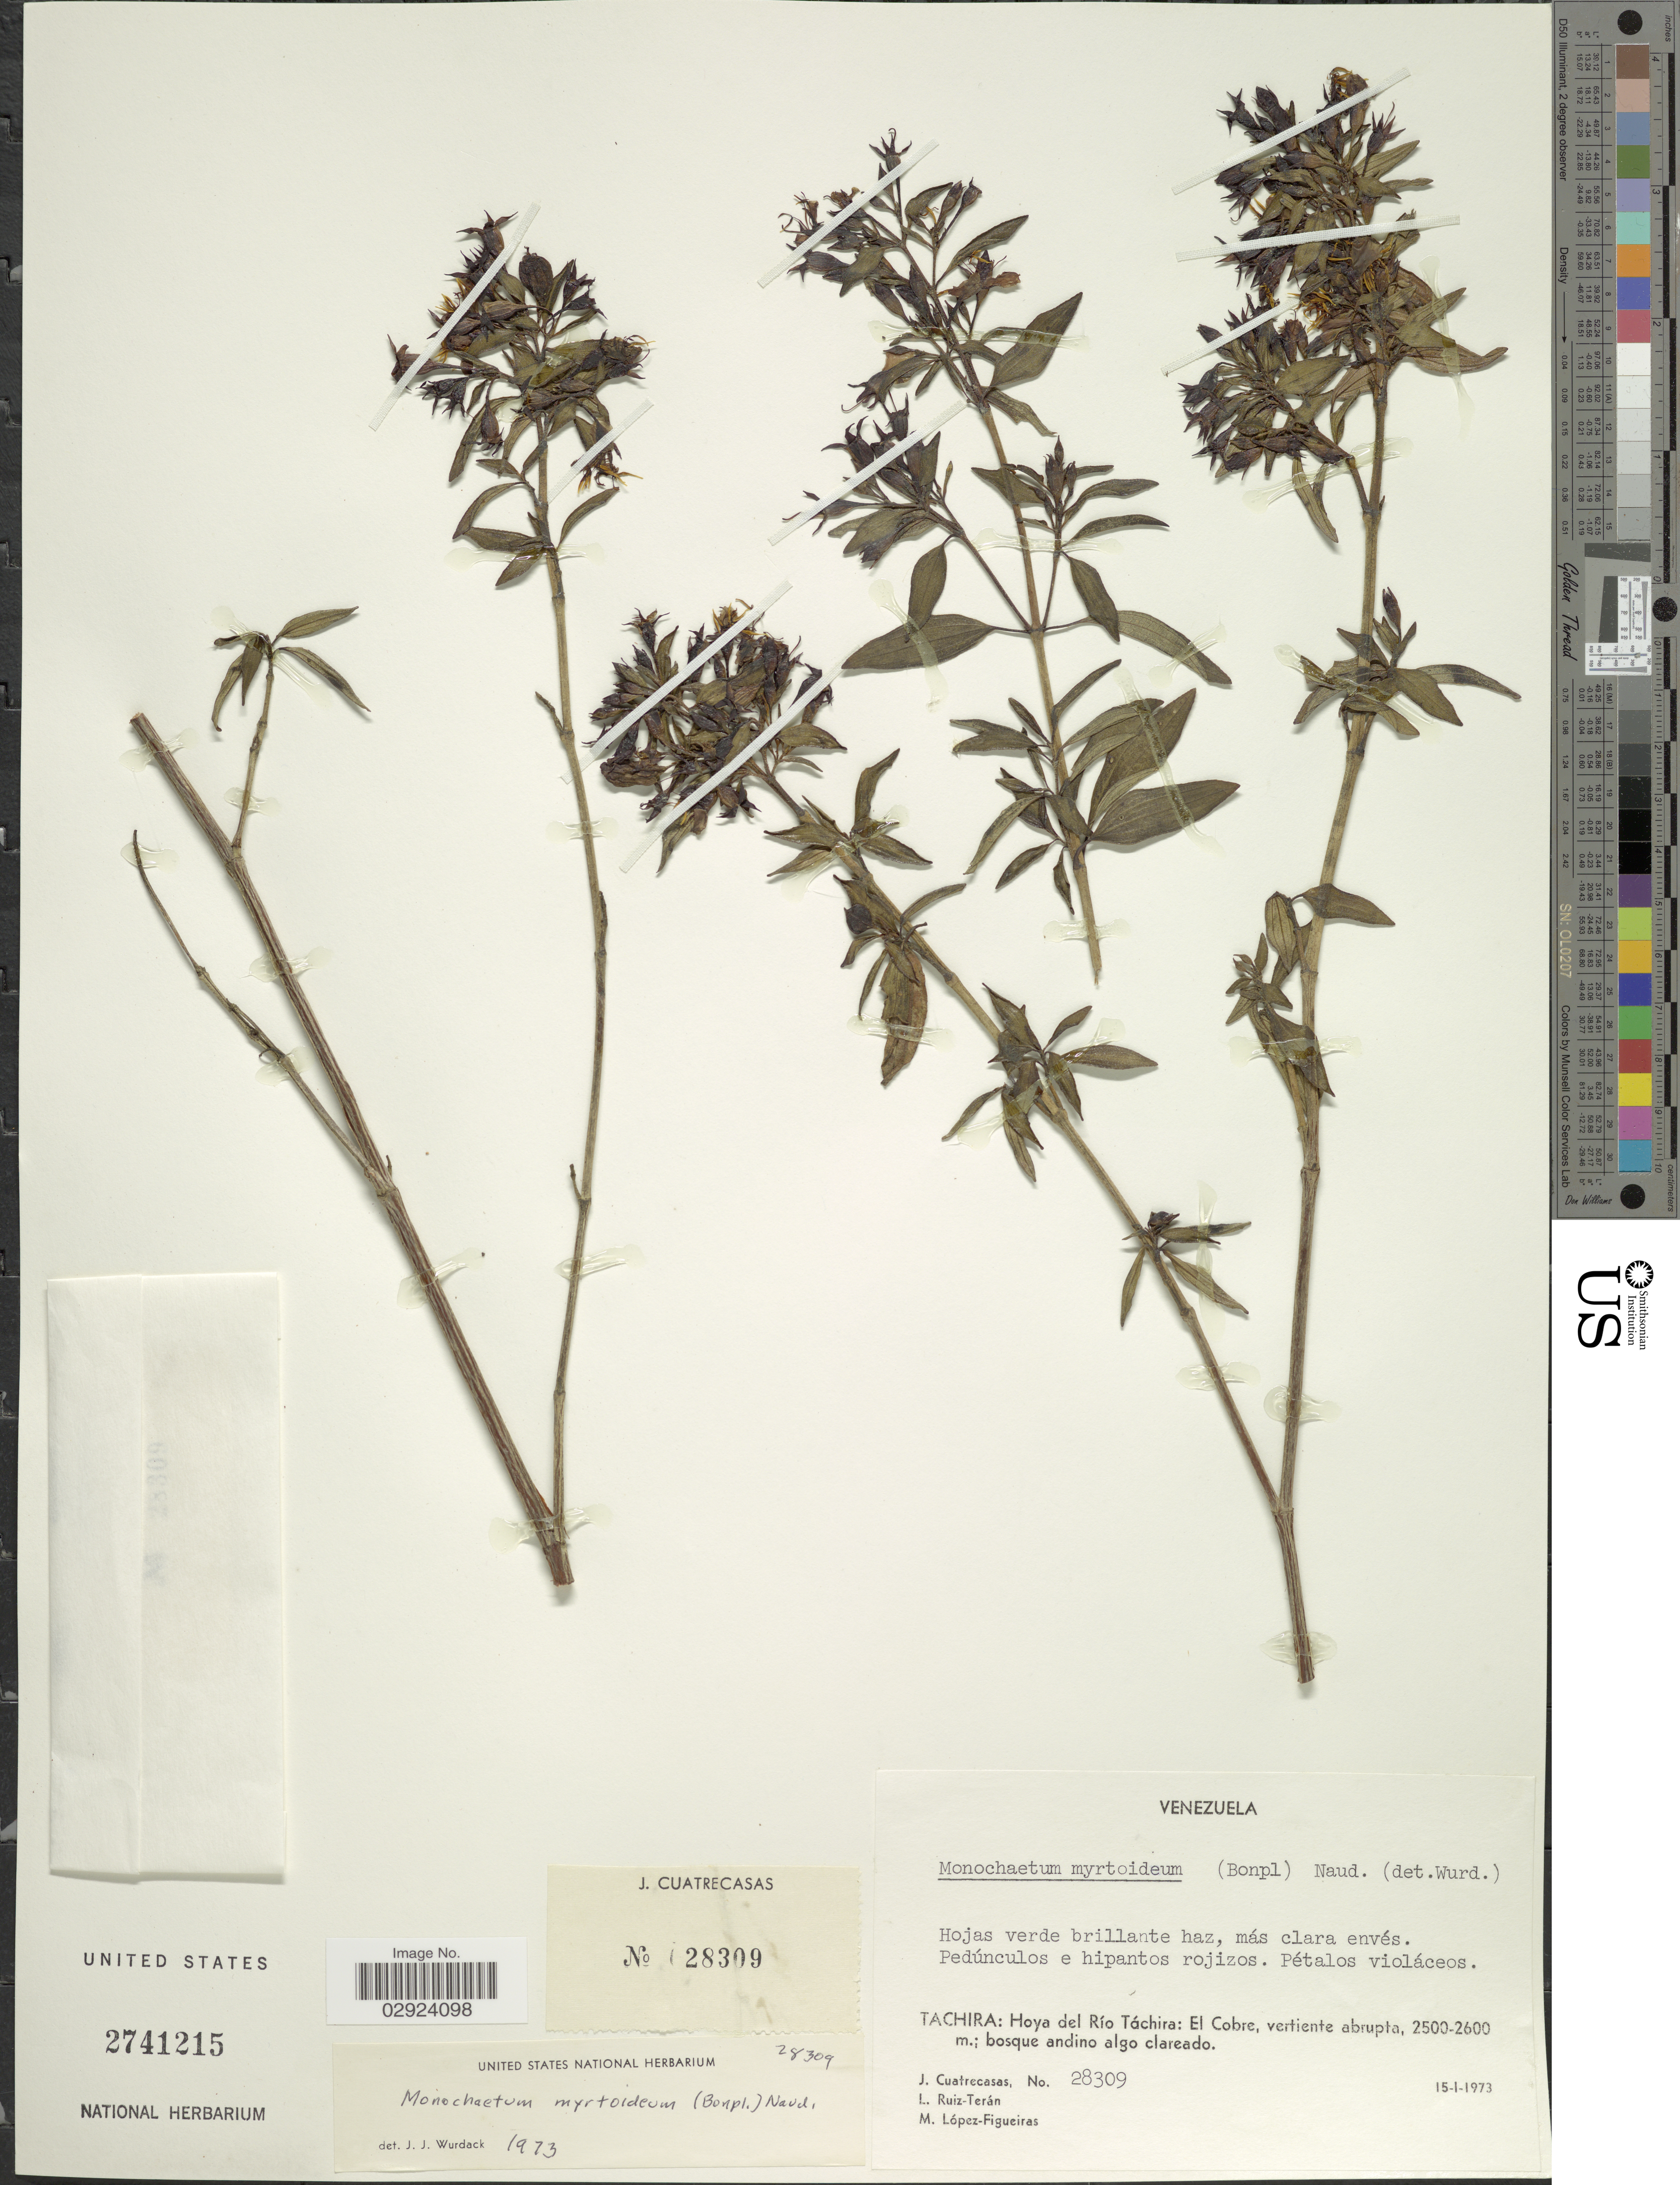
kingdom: Plantae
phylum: Tracheophyta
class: Magnoliopsida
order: Myrtales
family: Melastomataceae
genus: Monochaetum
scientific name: Monochaetum myrtoideum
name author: Naudin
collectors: J. Cuatrecasas, L. E. Ruíz-Terán & M. López Figueiras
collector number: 28309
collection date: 1973-01-15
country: Venezuela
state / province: Tachira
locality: Tachira: hoya del Río Táchira: El Cobre, vertiente abrupta.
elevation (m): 2500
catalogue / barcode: US 2741215